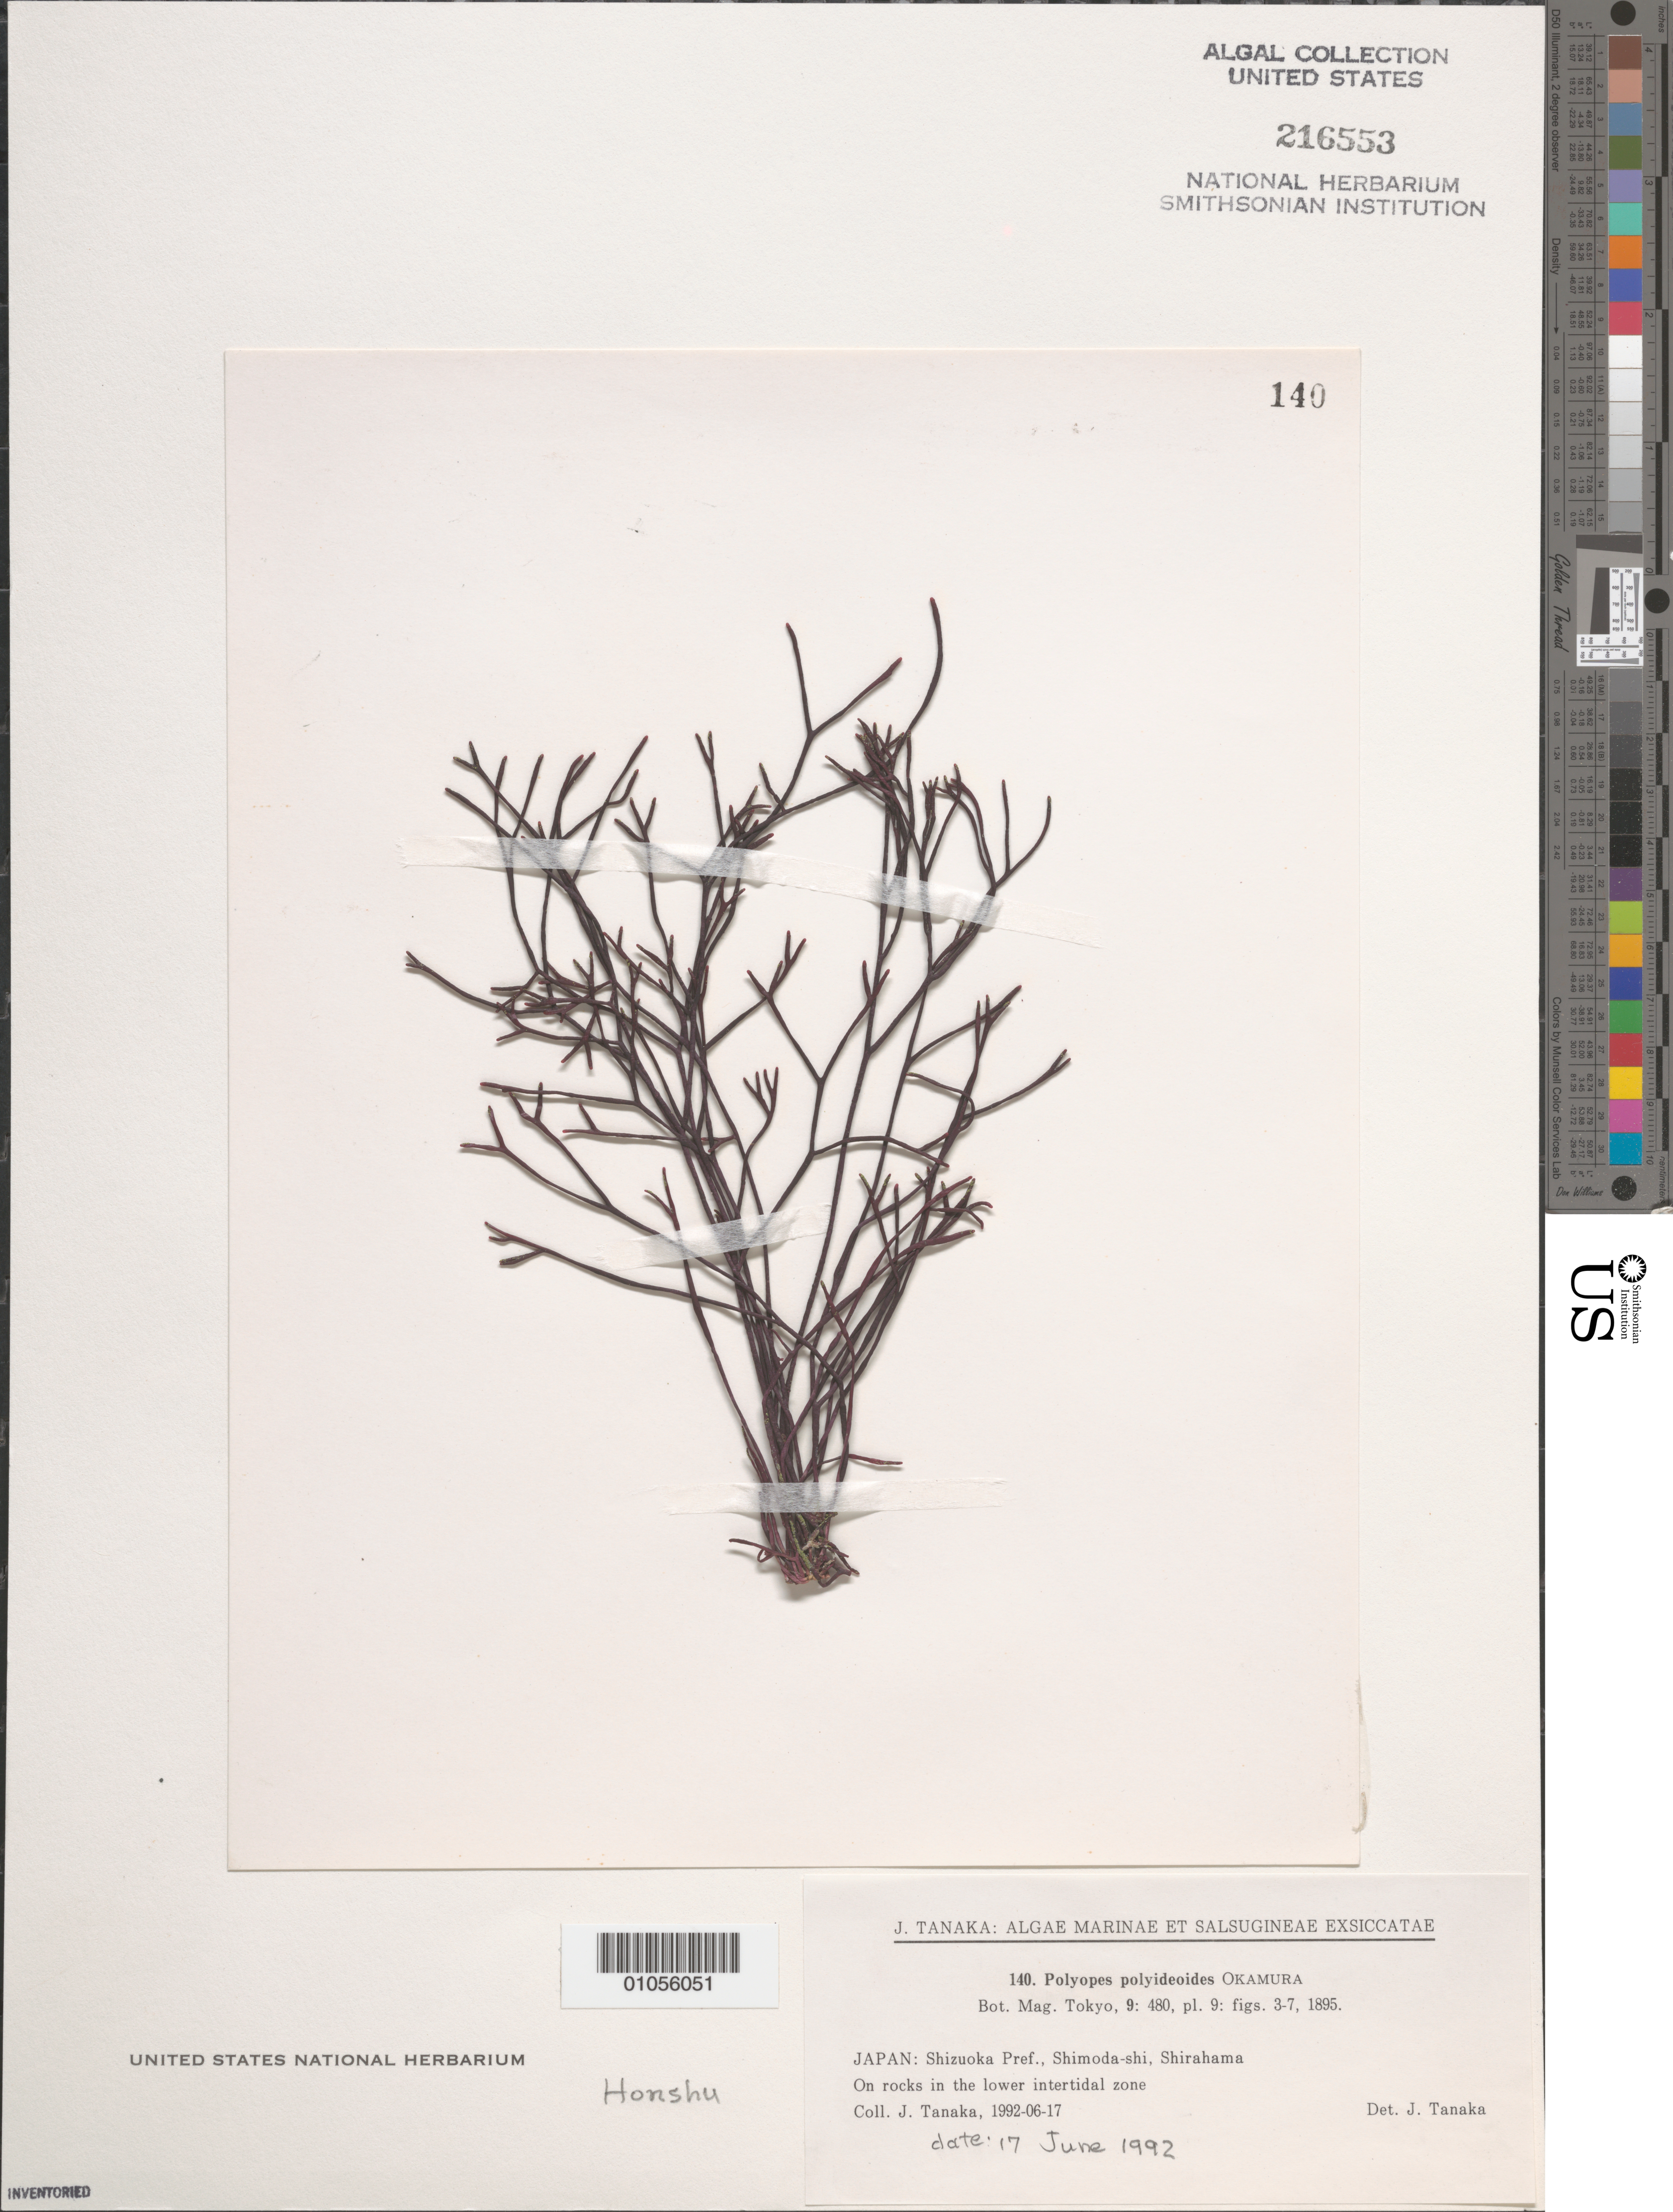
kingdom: Plantae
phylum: Rhodophyta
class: Florideophyceae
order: Halymeniales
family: Halymeniaceae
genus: Polyopes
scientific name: Polyopes polyideoides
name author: Okamura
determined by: Tanaka, J.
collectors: J. Tanaka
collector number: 140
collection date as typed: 17 Jun 1992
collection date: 1992-06-17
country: Japan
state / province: Sizuoka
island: Honshu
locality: Shimoda-shi, Shirahama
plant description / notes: Tanaka, J., Algae Marinae et Salsugineae Exsiccatae, Fasc. VI (nos. 126-150), 1993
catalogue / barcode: US 216553